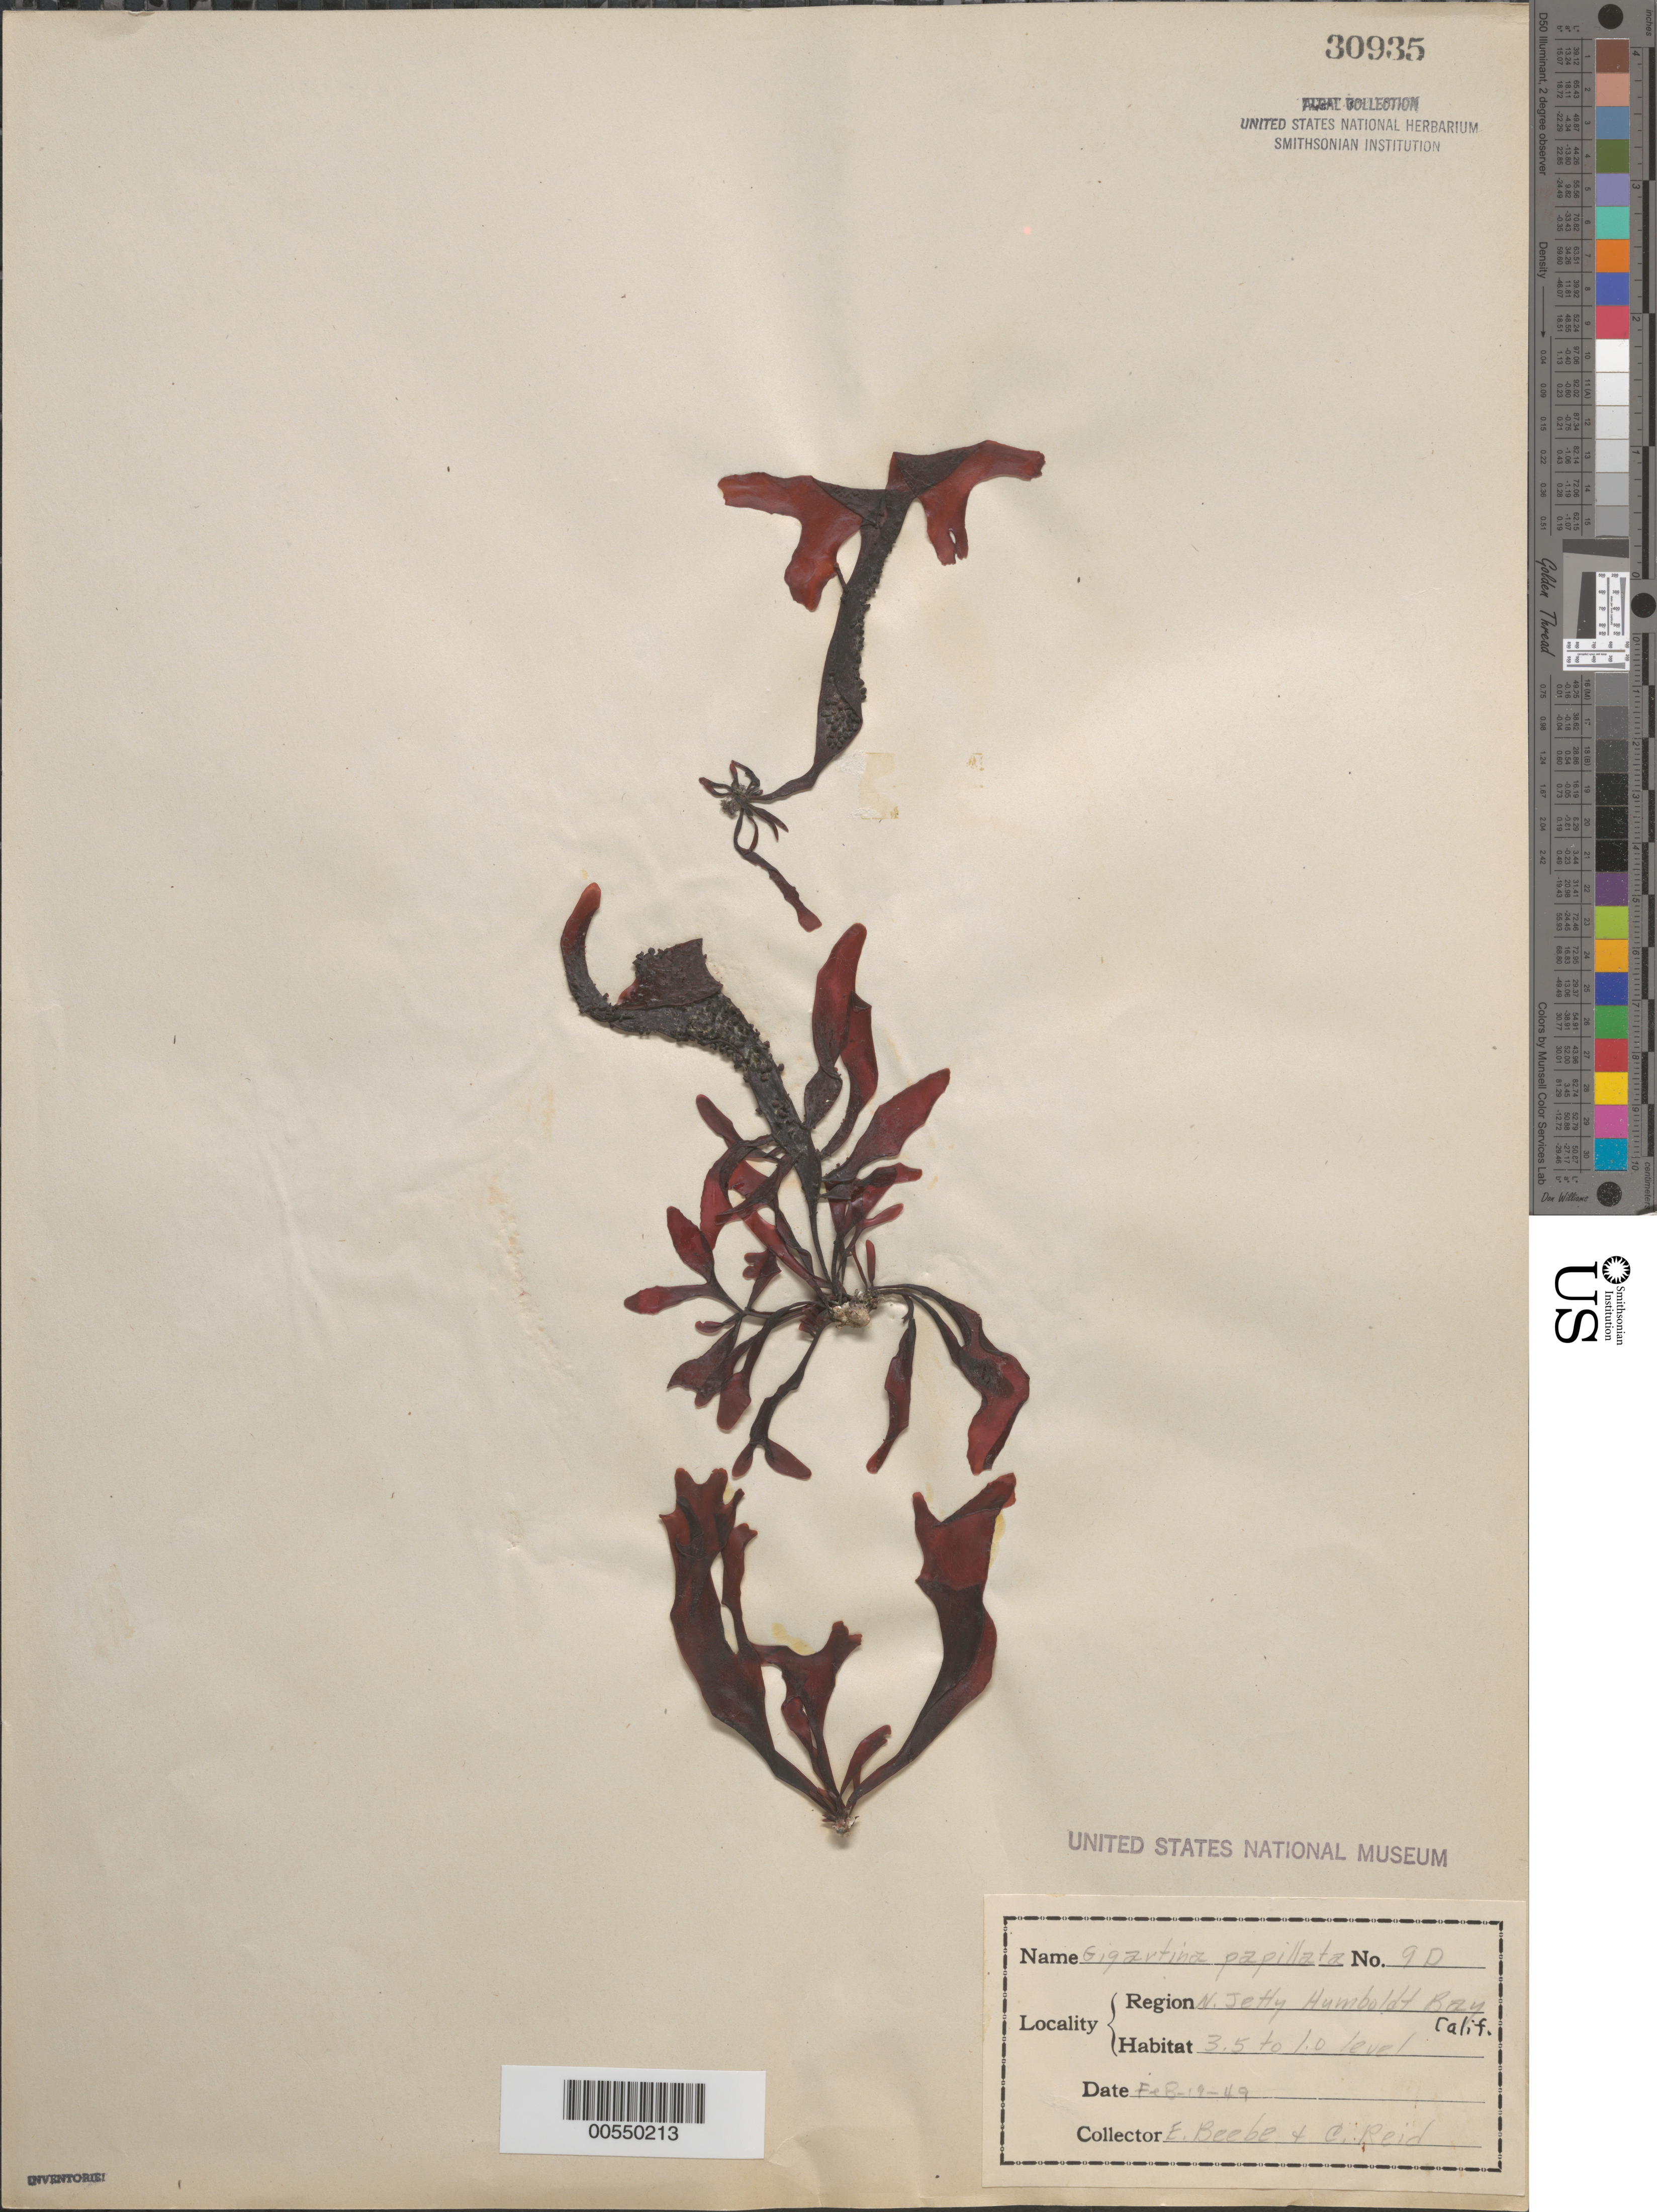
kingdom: Plantae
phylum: Rhodophyta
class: Florideophyceae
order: Gigartinales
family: Phyllophoraceae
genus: Mastocarpus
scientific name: Mastocarpus papillatus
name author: (C. Agardh) Kütz.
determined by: Algae name updating Project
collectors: E. Beebe & C. Reid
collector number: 9d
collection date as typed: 19 Feb 1949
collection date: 1949-02-19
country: United States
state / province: California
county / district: Humboldt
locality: North Jetty, Humboldt Bay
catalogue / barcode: US 30935